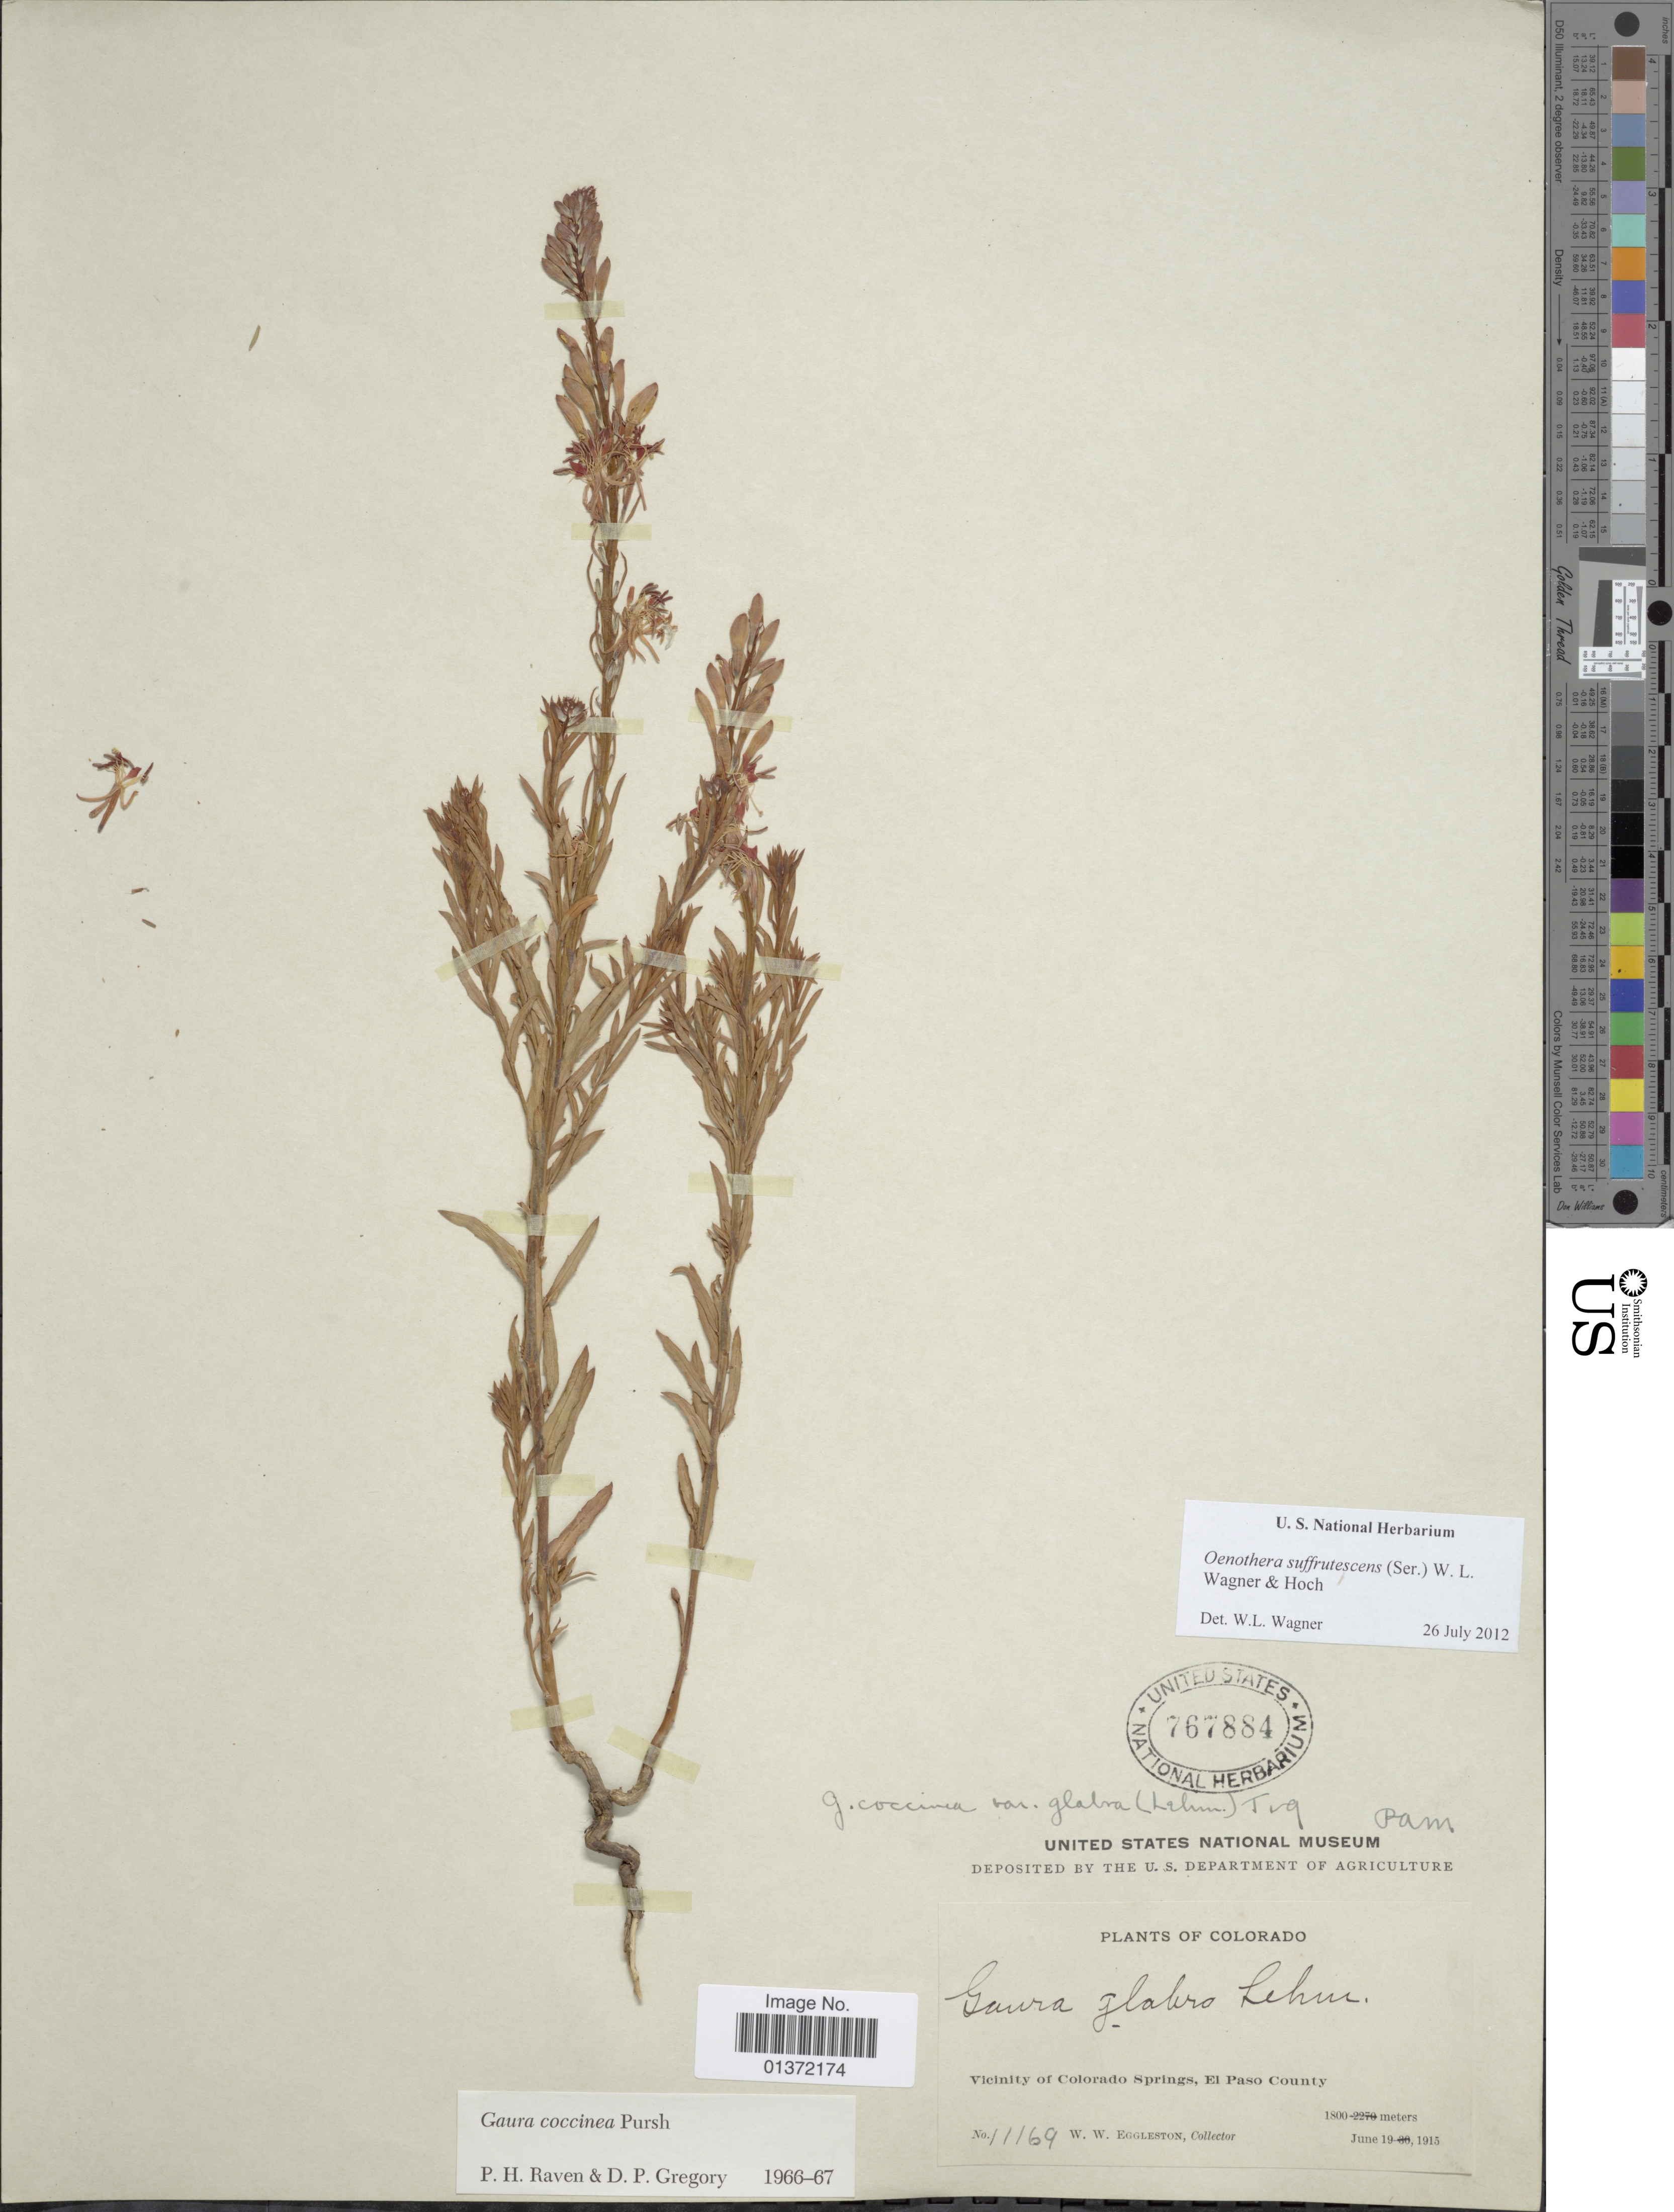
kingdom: Plantae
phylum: Tracheophyta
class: Magnoliopsida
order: Myrtales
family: Onagraceae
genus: Oenothera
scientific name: Oenothera suffrutescens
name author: (Ser.) W.L. Wagner & Hoch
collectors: W. W. Eggleston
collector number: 11169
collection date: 1915-06-19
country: United States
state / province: Colorado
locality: Vicinity of Colorado Springs, El Paso County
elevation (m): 1800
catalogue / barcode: US 767884